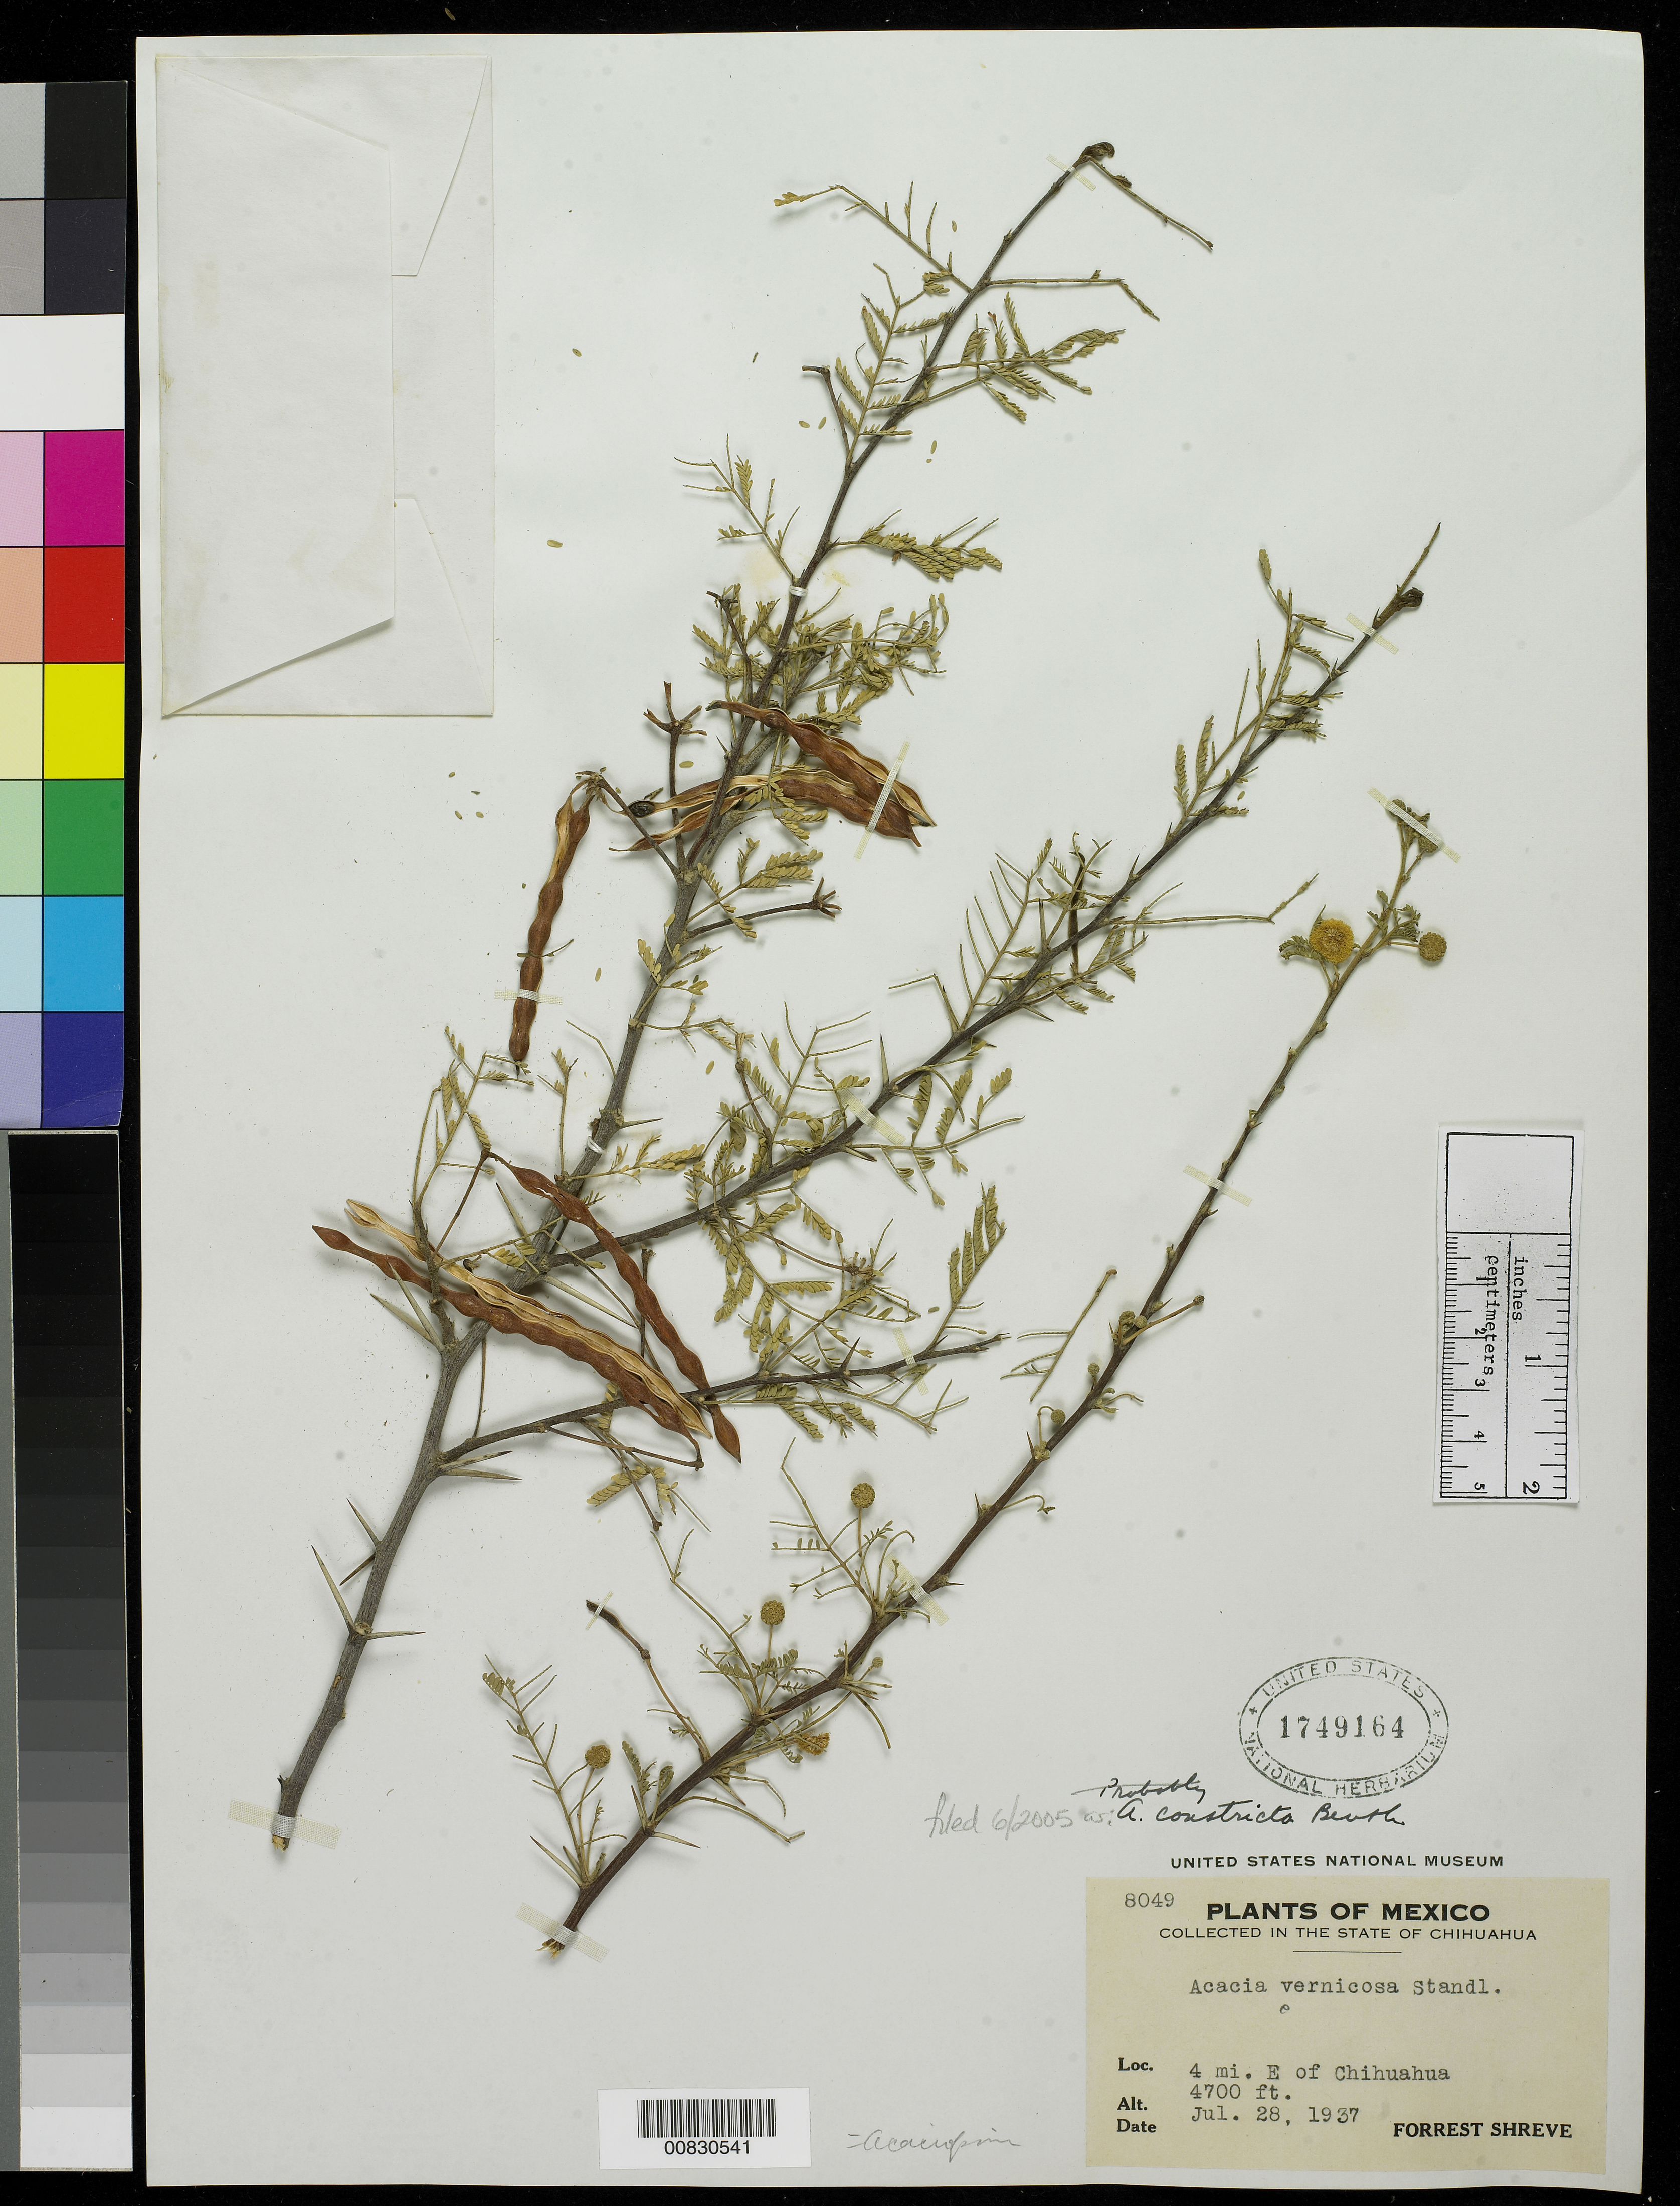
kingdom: Plantae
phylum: Tracheophyta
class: Magnoliopsida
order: Fabales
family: Fabaceae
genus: Vachellia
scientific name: Vachellia constricta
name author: (Benth.) Seigler & Ebinger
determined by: Strong, M. T., (US), Smithsonian Institution - National Museum of Natural History (UNITED STATES)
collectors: F. Shreve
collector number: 8049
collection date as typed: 28 Jul 1937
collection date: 1937-07-28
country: Mexico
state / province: Chihuahua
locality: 4 mi. E of Chihuahua.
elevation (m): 1433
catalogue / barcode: US 1749164